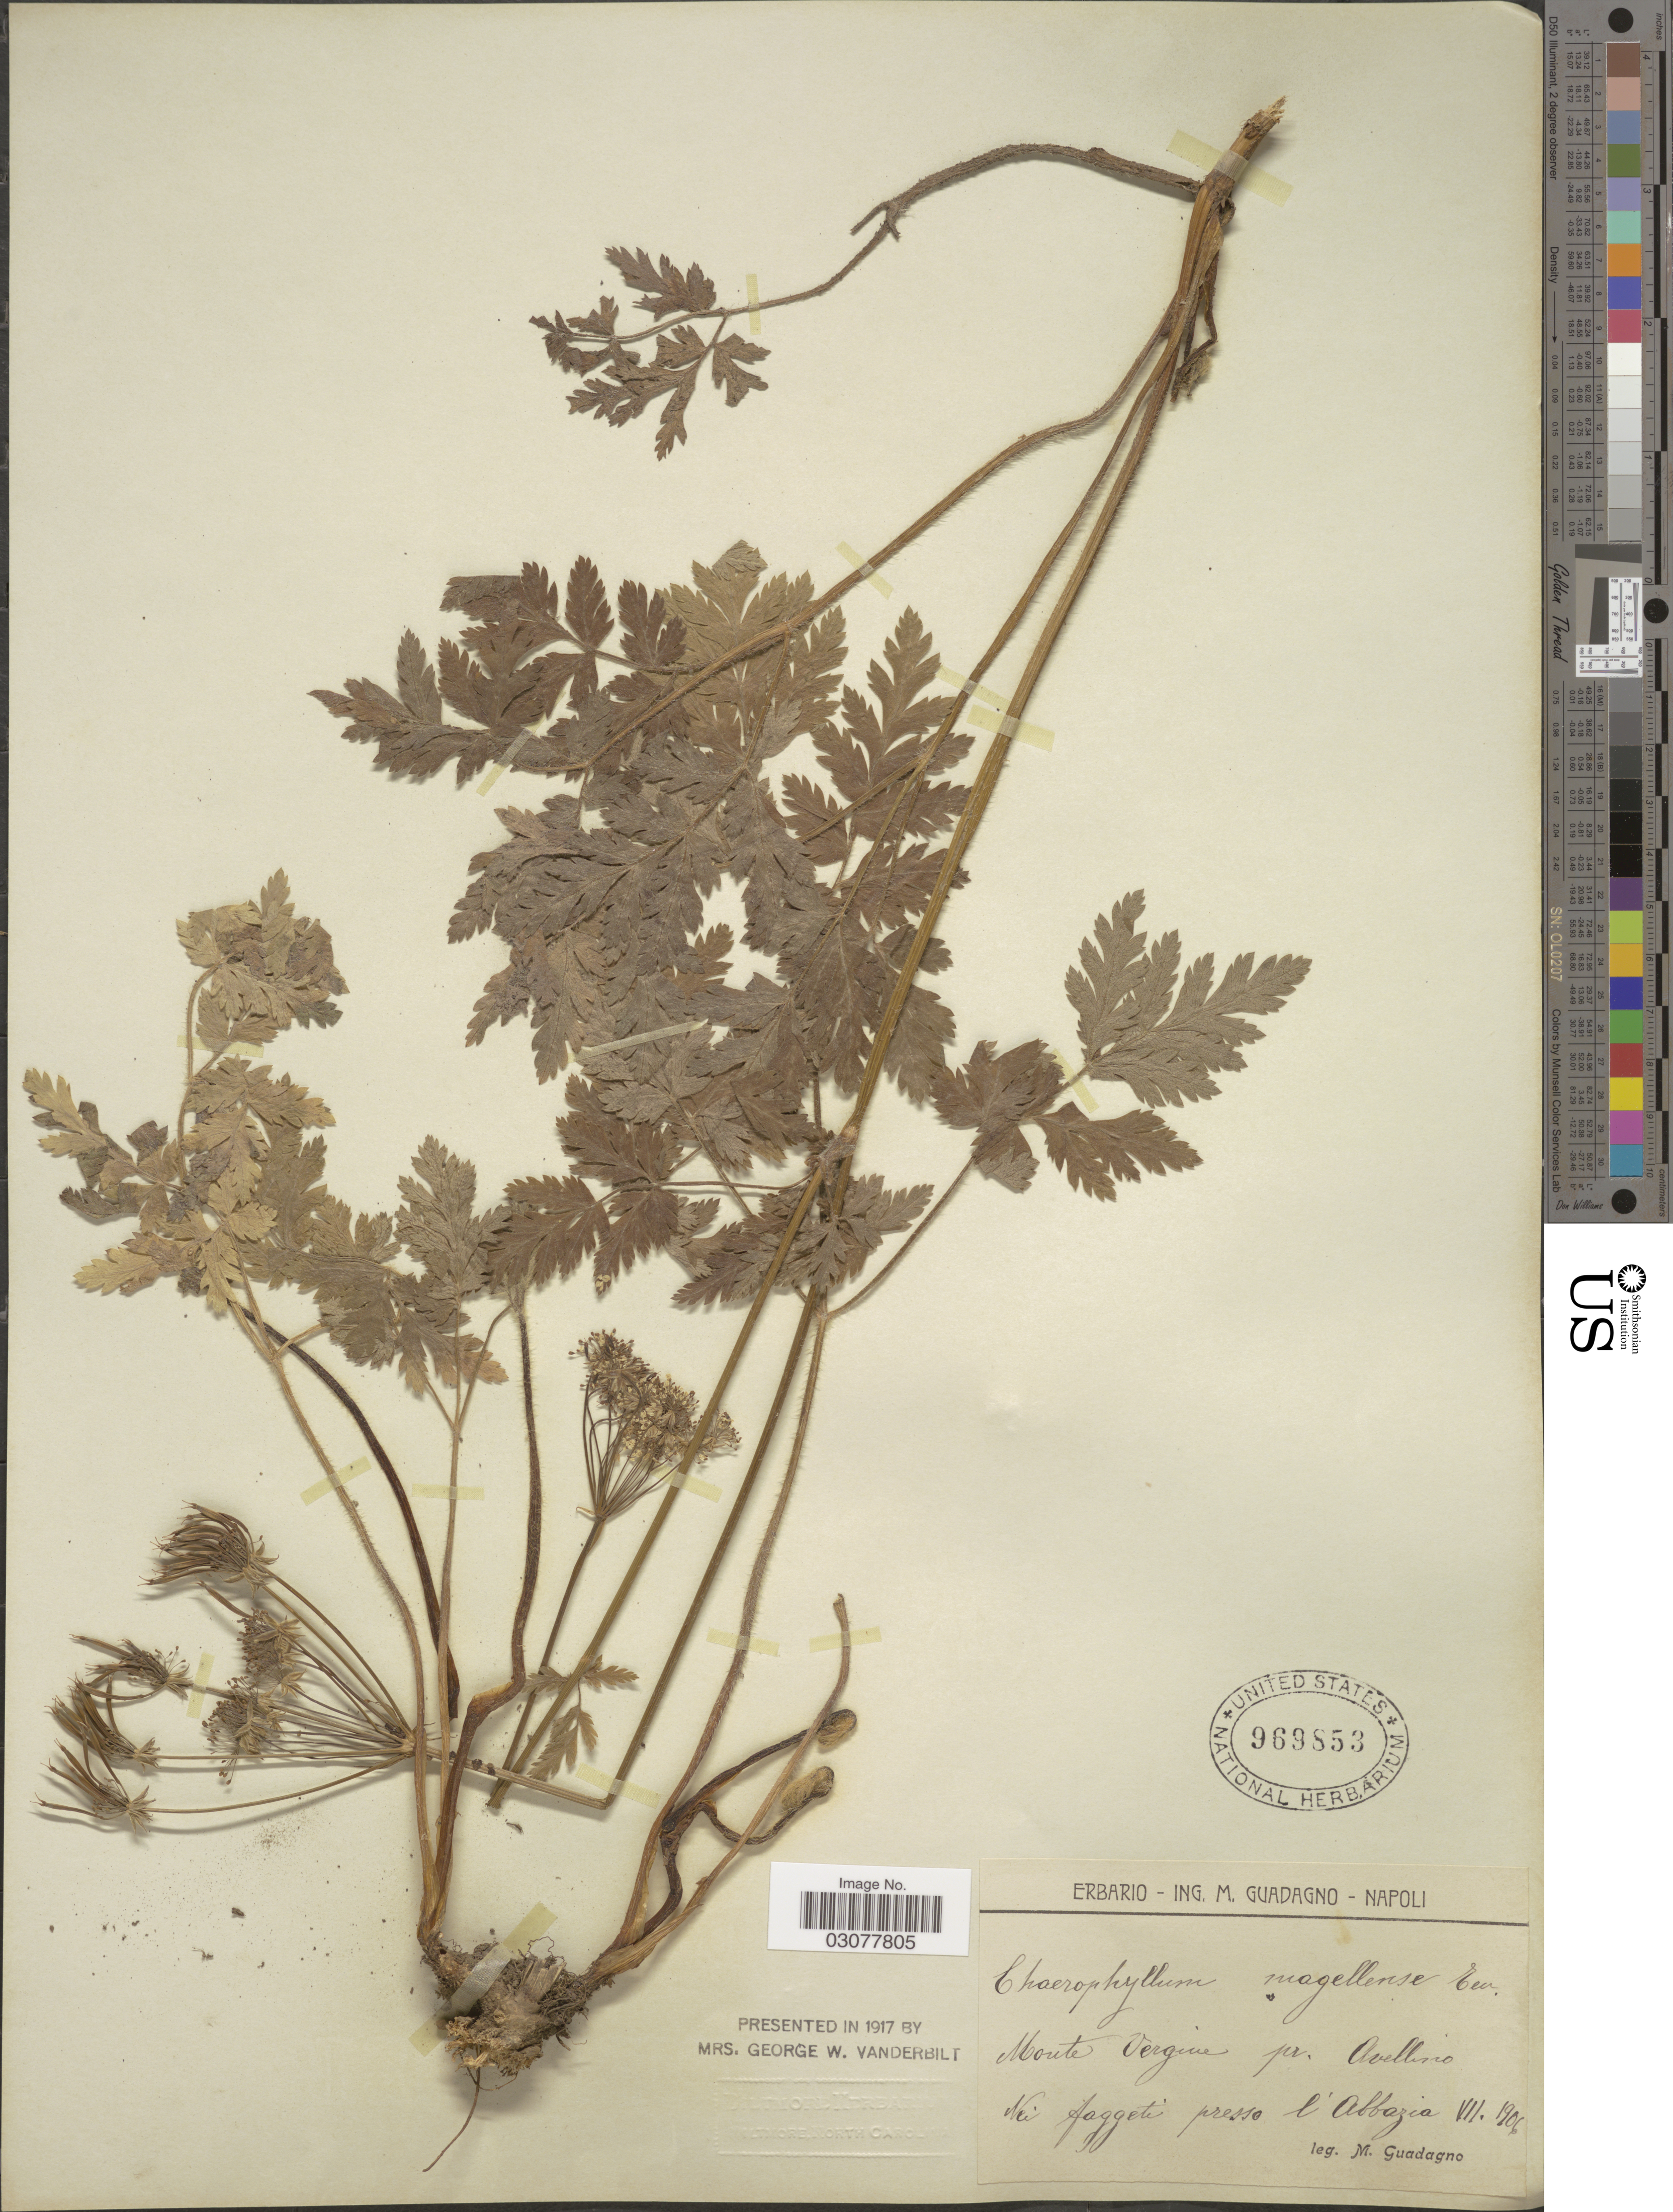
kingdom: Plantae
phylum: Tracheophyta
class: Magnoliopsida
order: Apiales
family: Apiaceae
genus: Chaerophyllum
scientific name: Chaerophyllum magellense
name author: Ten.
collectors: M. Guadagno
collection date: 1906-07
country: Italy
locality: Monte Vergine pr. Avellino Nei faggeti presso l'Abbazia.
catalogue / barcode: US 969853